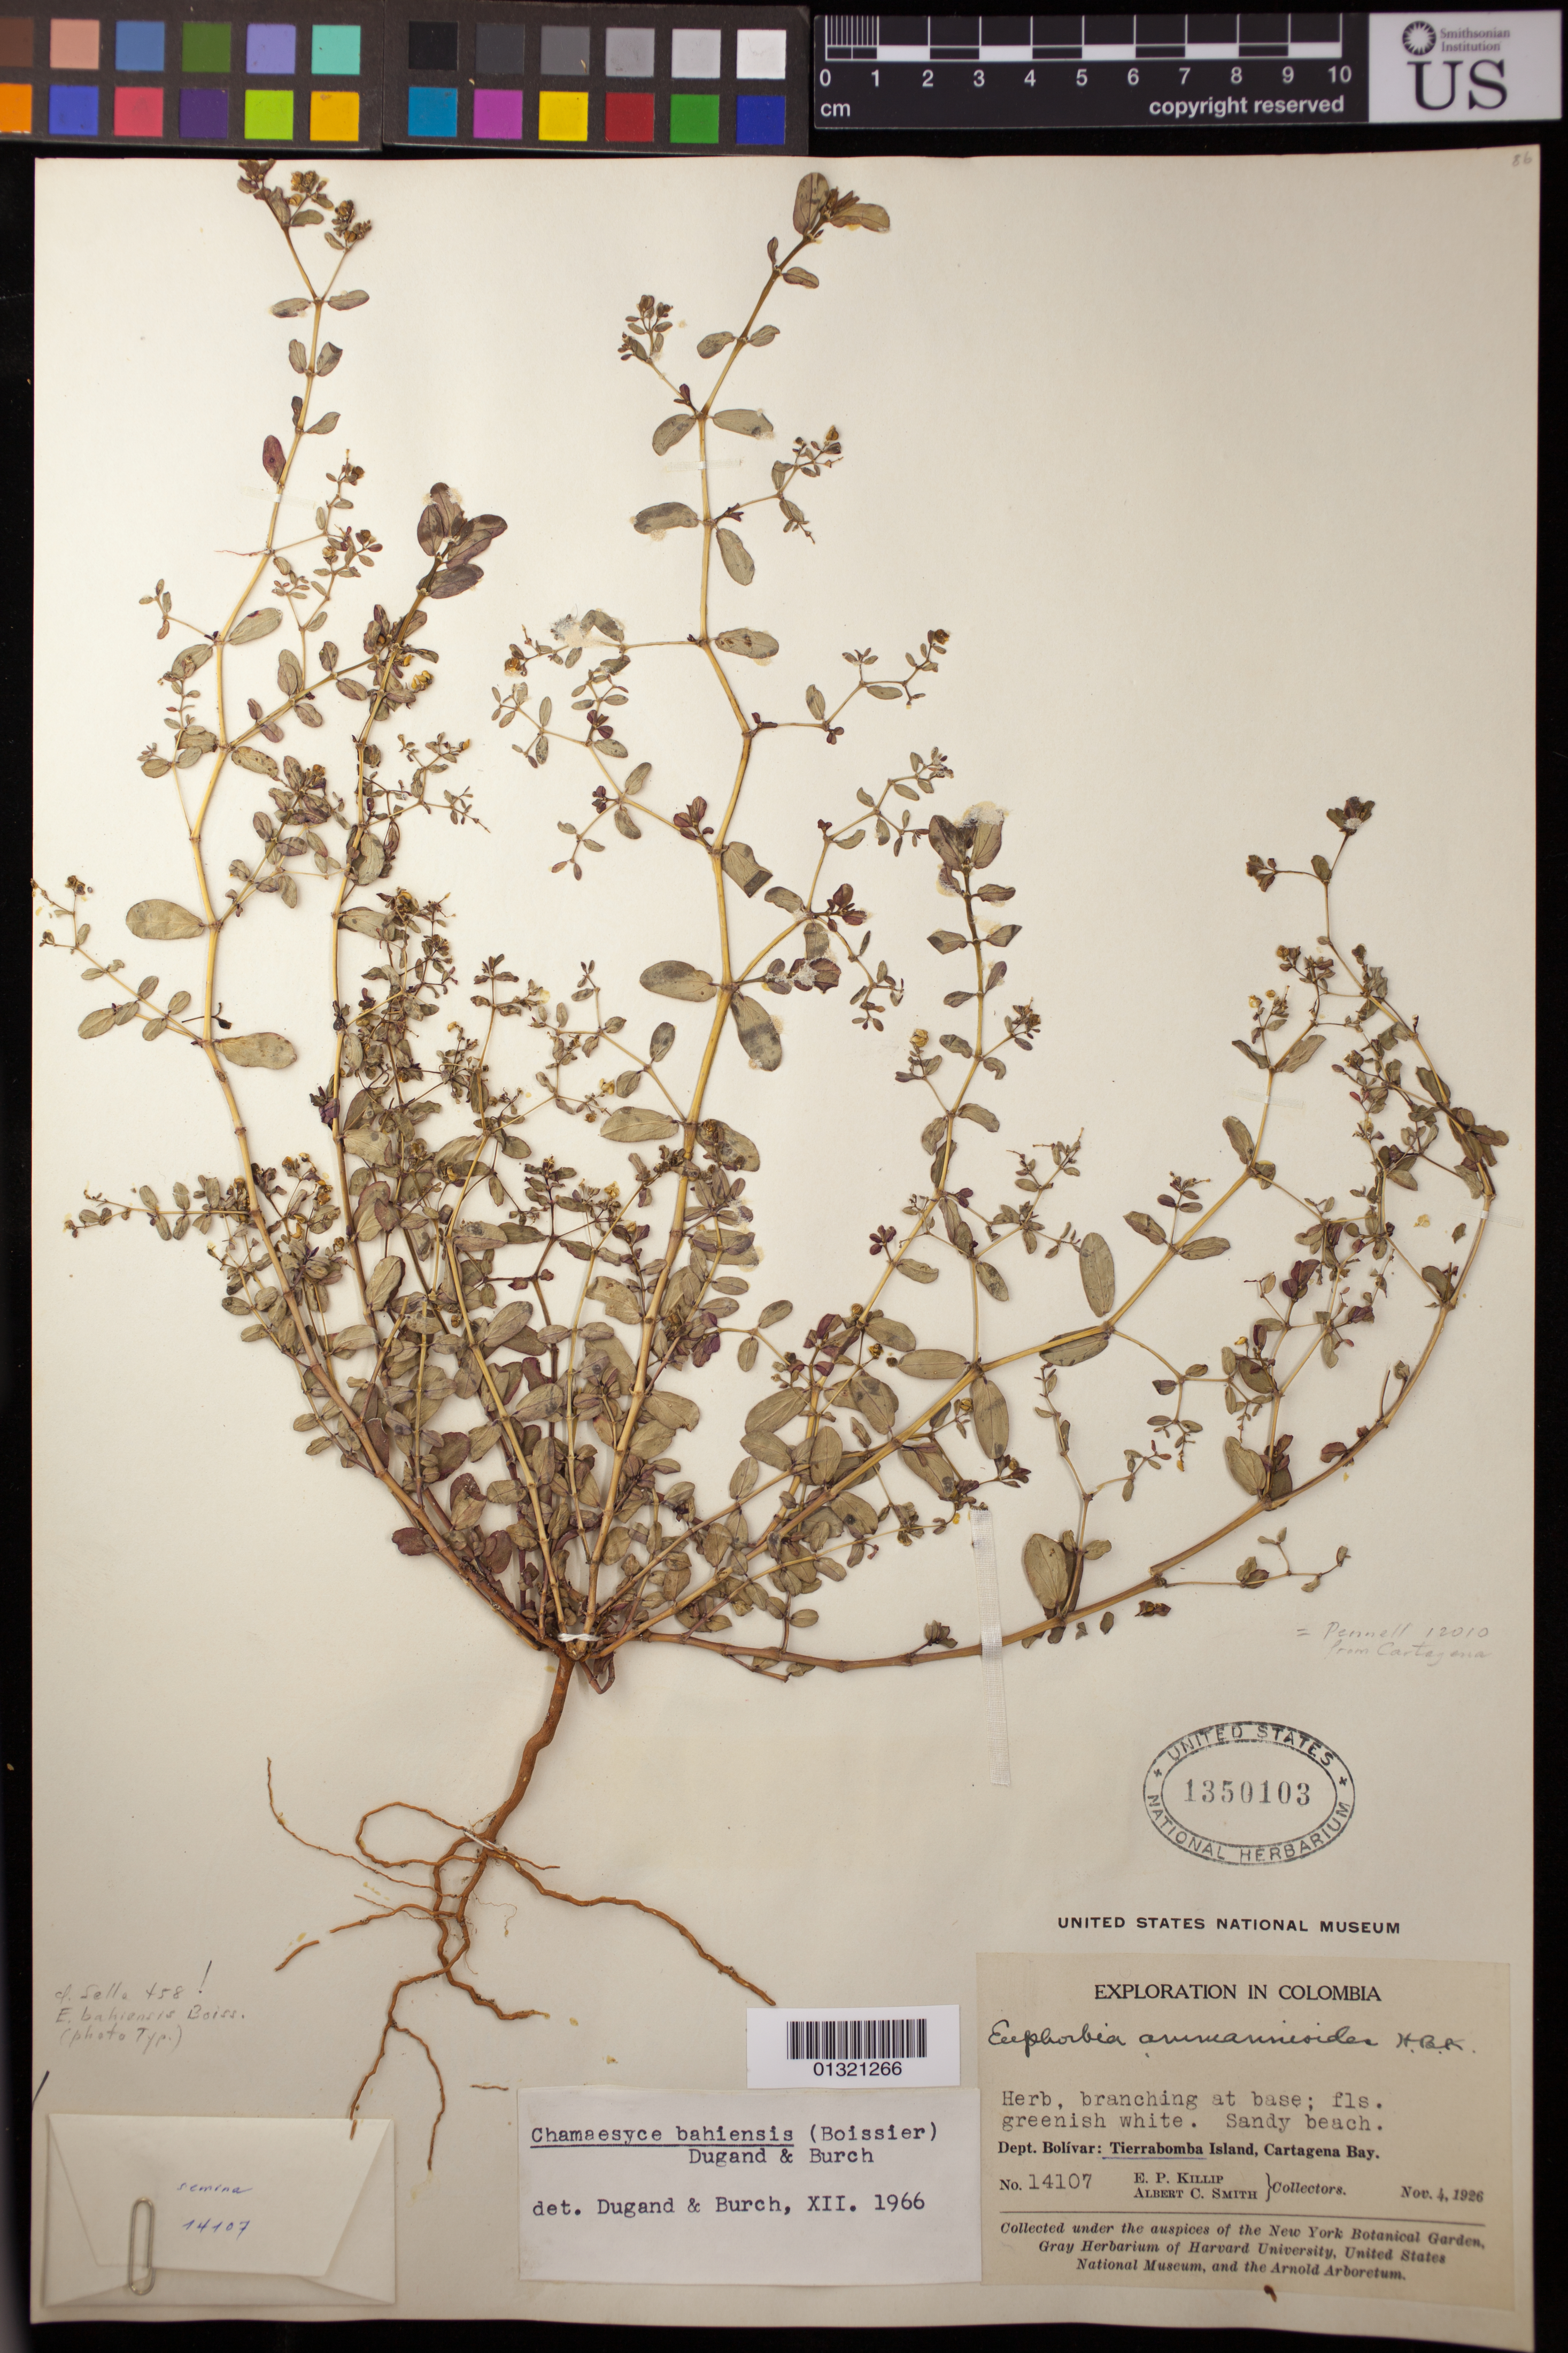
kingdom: Plantae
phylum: Tracheophyta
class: Magnoliopsida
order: Malpighiales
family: Euphorbiaceae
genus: Euphorbia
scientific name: Euphorbia bahiensis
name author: (Klotzsch & Garcke) Boiss.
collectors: E. P. Killip & A. C. Smith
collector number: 14107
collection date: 1926-11-04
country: Colombia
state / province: Bolívar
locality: Tierrabomba Island, Cartagena Bay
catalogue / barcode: US 1350103